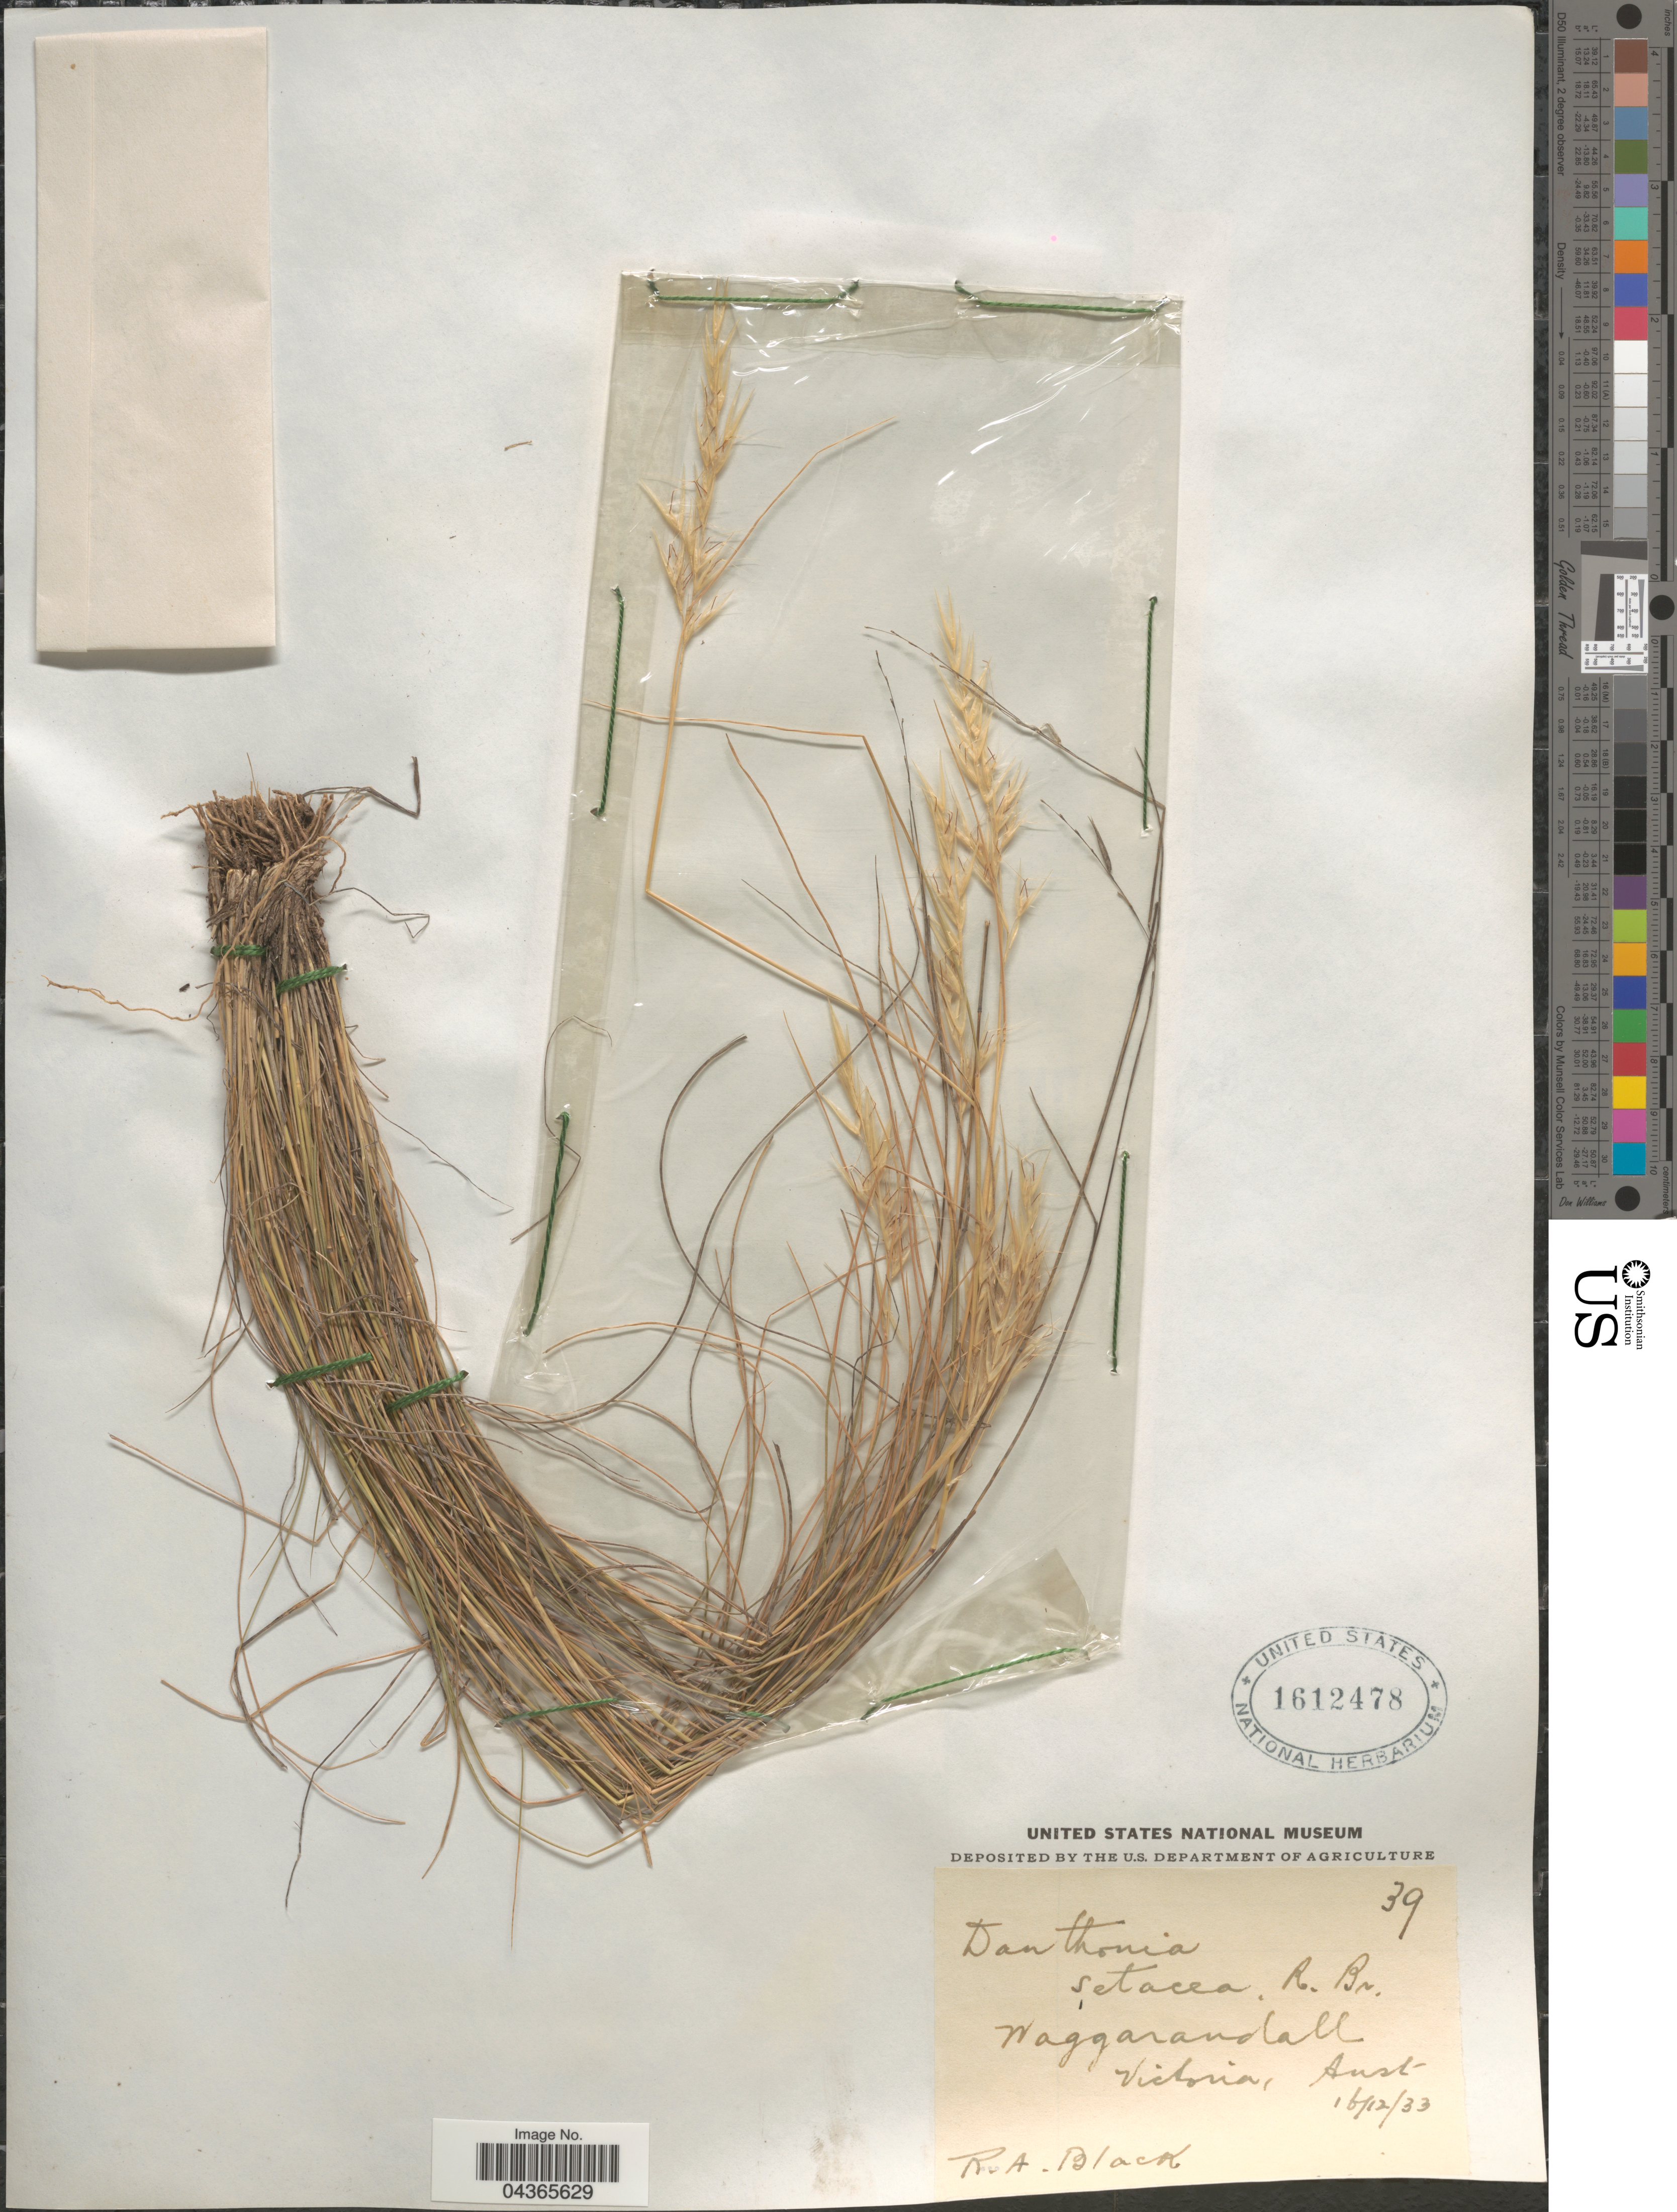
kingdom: Plantae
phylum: Tracheophyta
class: Liliopsida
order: Poales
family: Poaceae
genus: Rytidosperma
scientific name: Rytidosperma setaceum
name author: (R. Br.) Connor & Edgar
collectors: R. A. Black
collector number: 39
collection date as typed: Transcribed d/m/y: 16/12/33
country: Australia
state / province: Victoria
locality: Waggarandall. Victoria.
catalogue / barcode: US 1612478